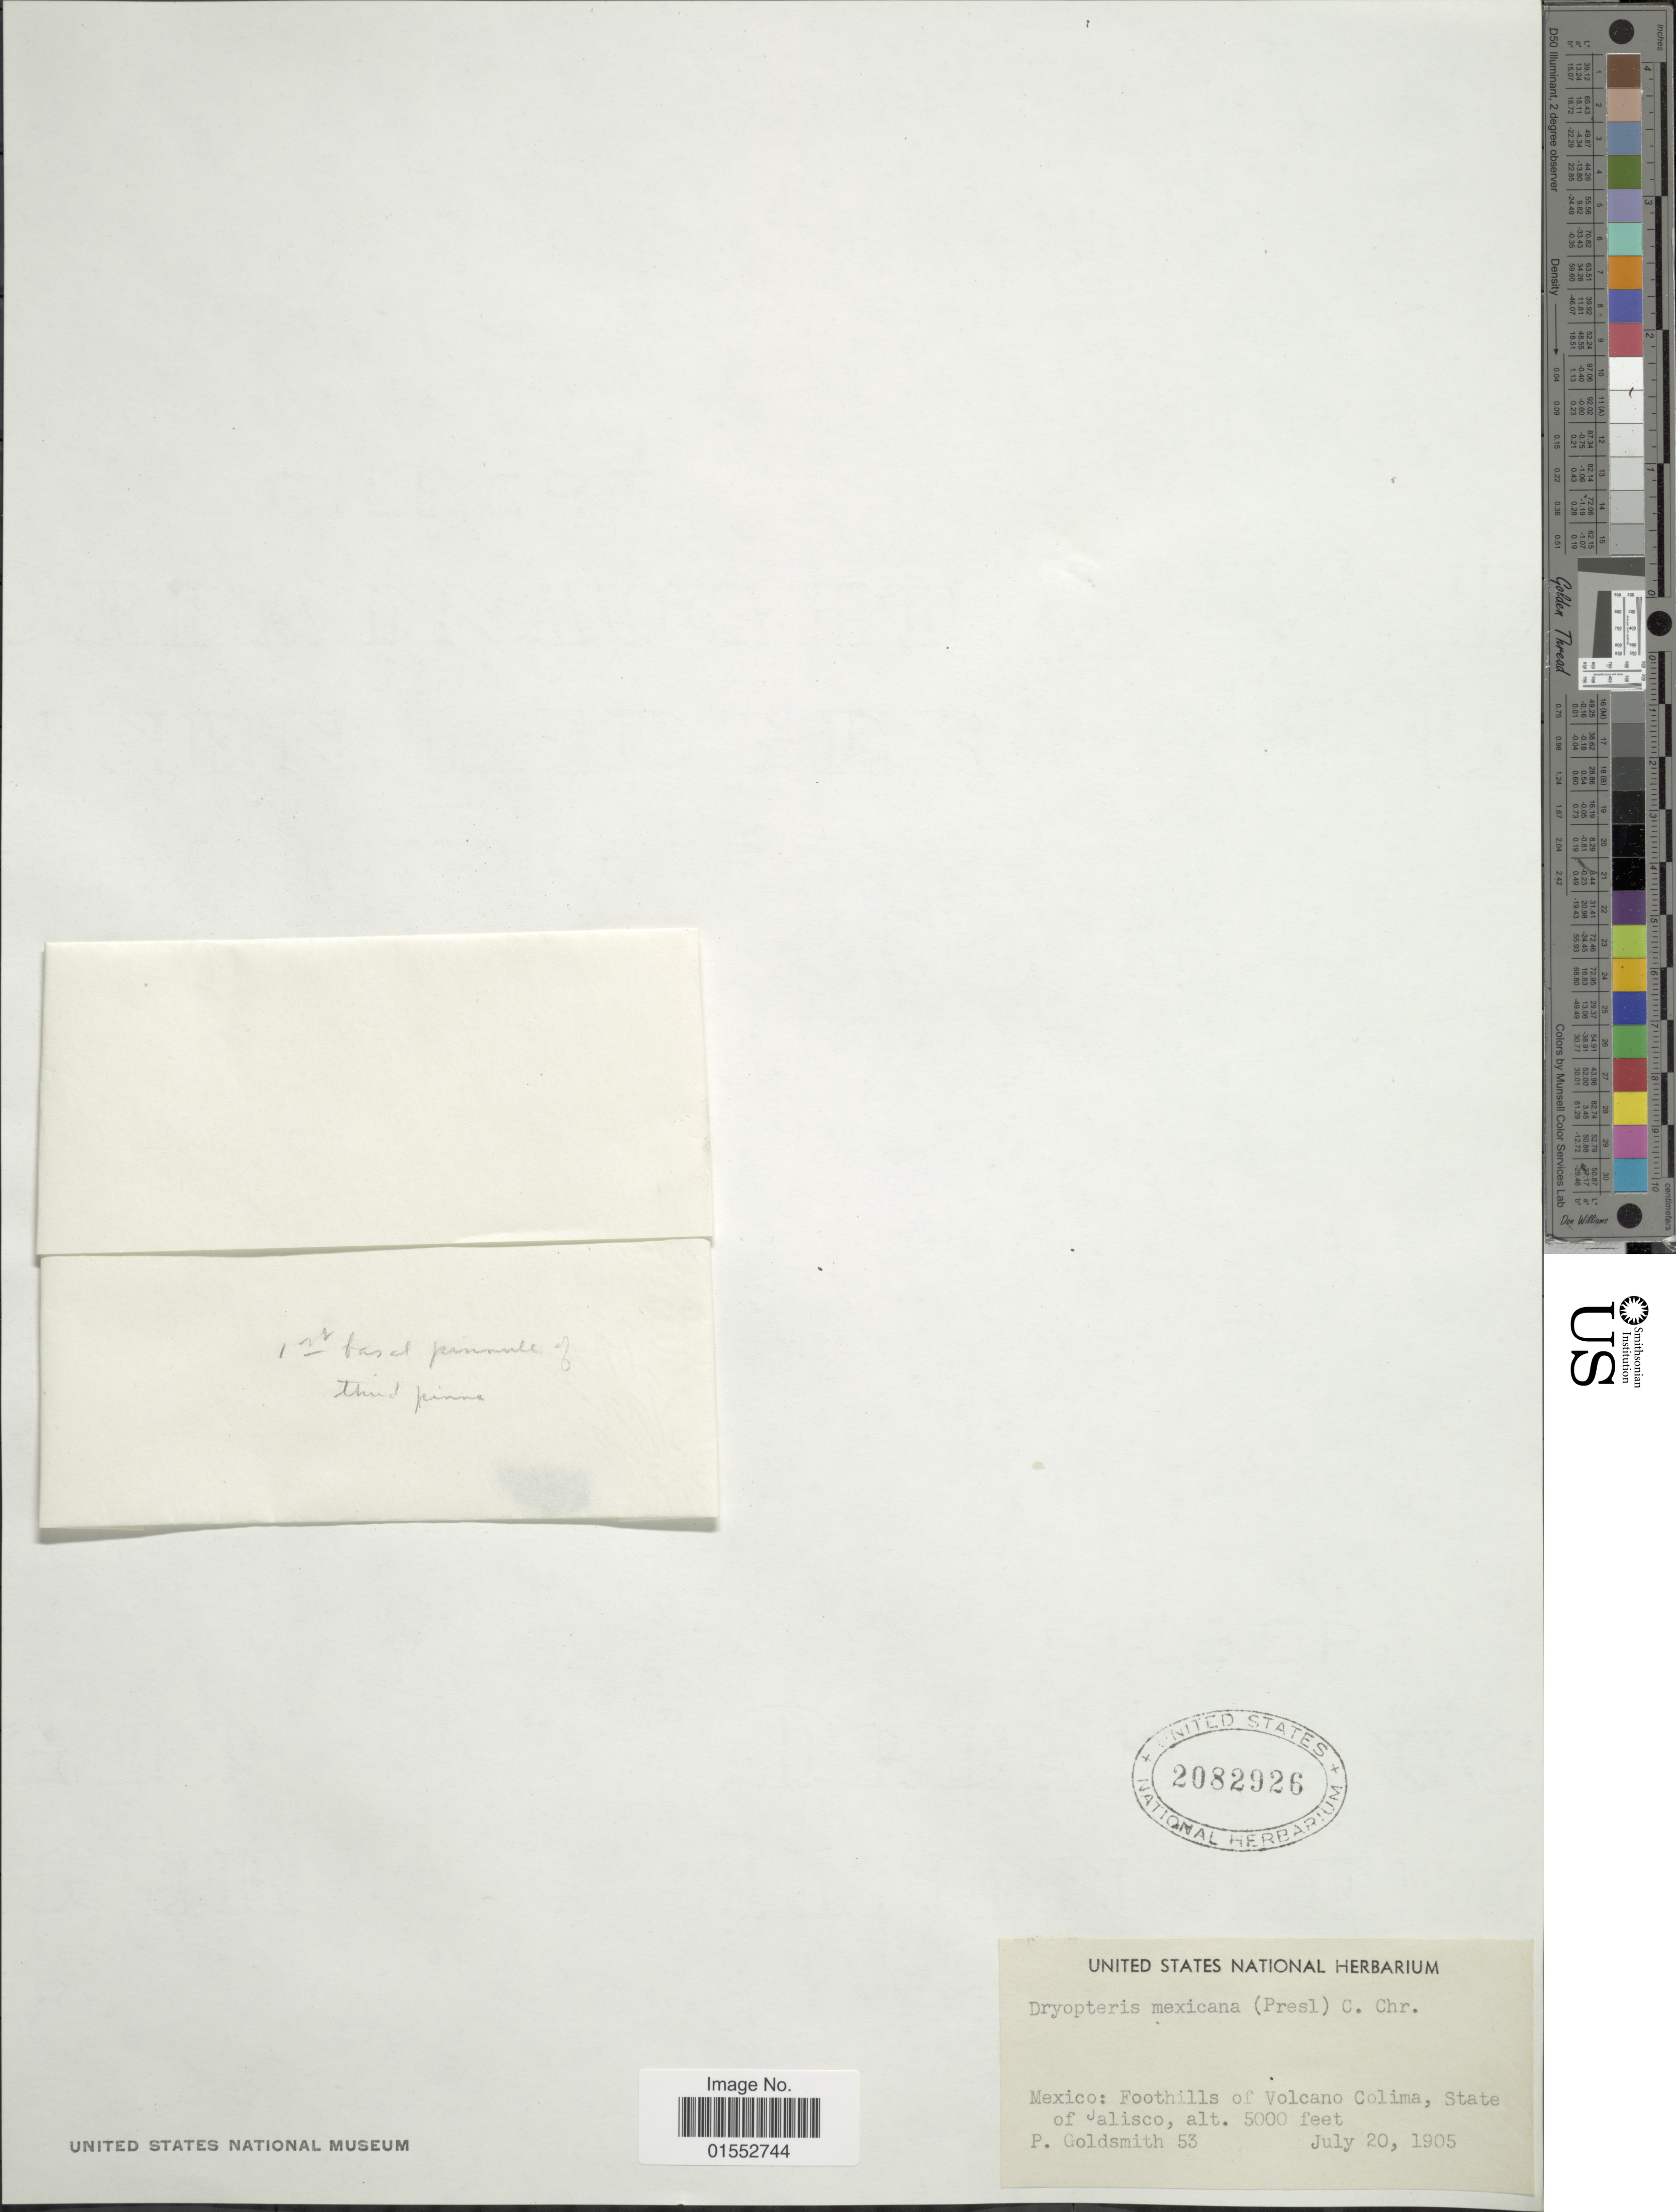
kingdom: Plantae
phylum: Tracheophyta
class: Polypodiopsida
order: Polypodiales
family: Dryopteridaceae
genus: Dryopteris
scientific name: Dryopteris sp.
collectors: P. Goldsmith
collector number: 53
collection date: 1905-07-20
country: Mexico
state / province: Jalisco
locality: Foothills of Volcano Colima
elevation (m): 1524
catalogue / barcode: US 2082926